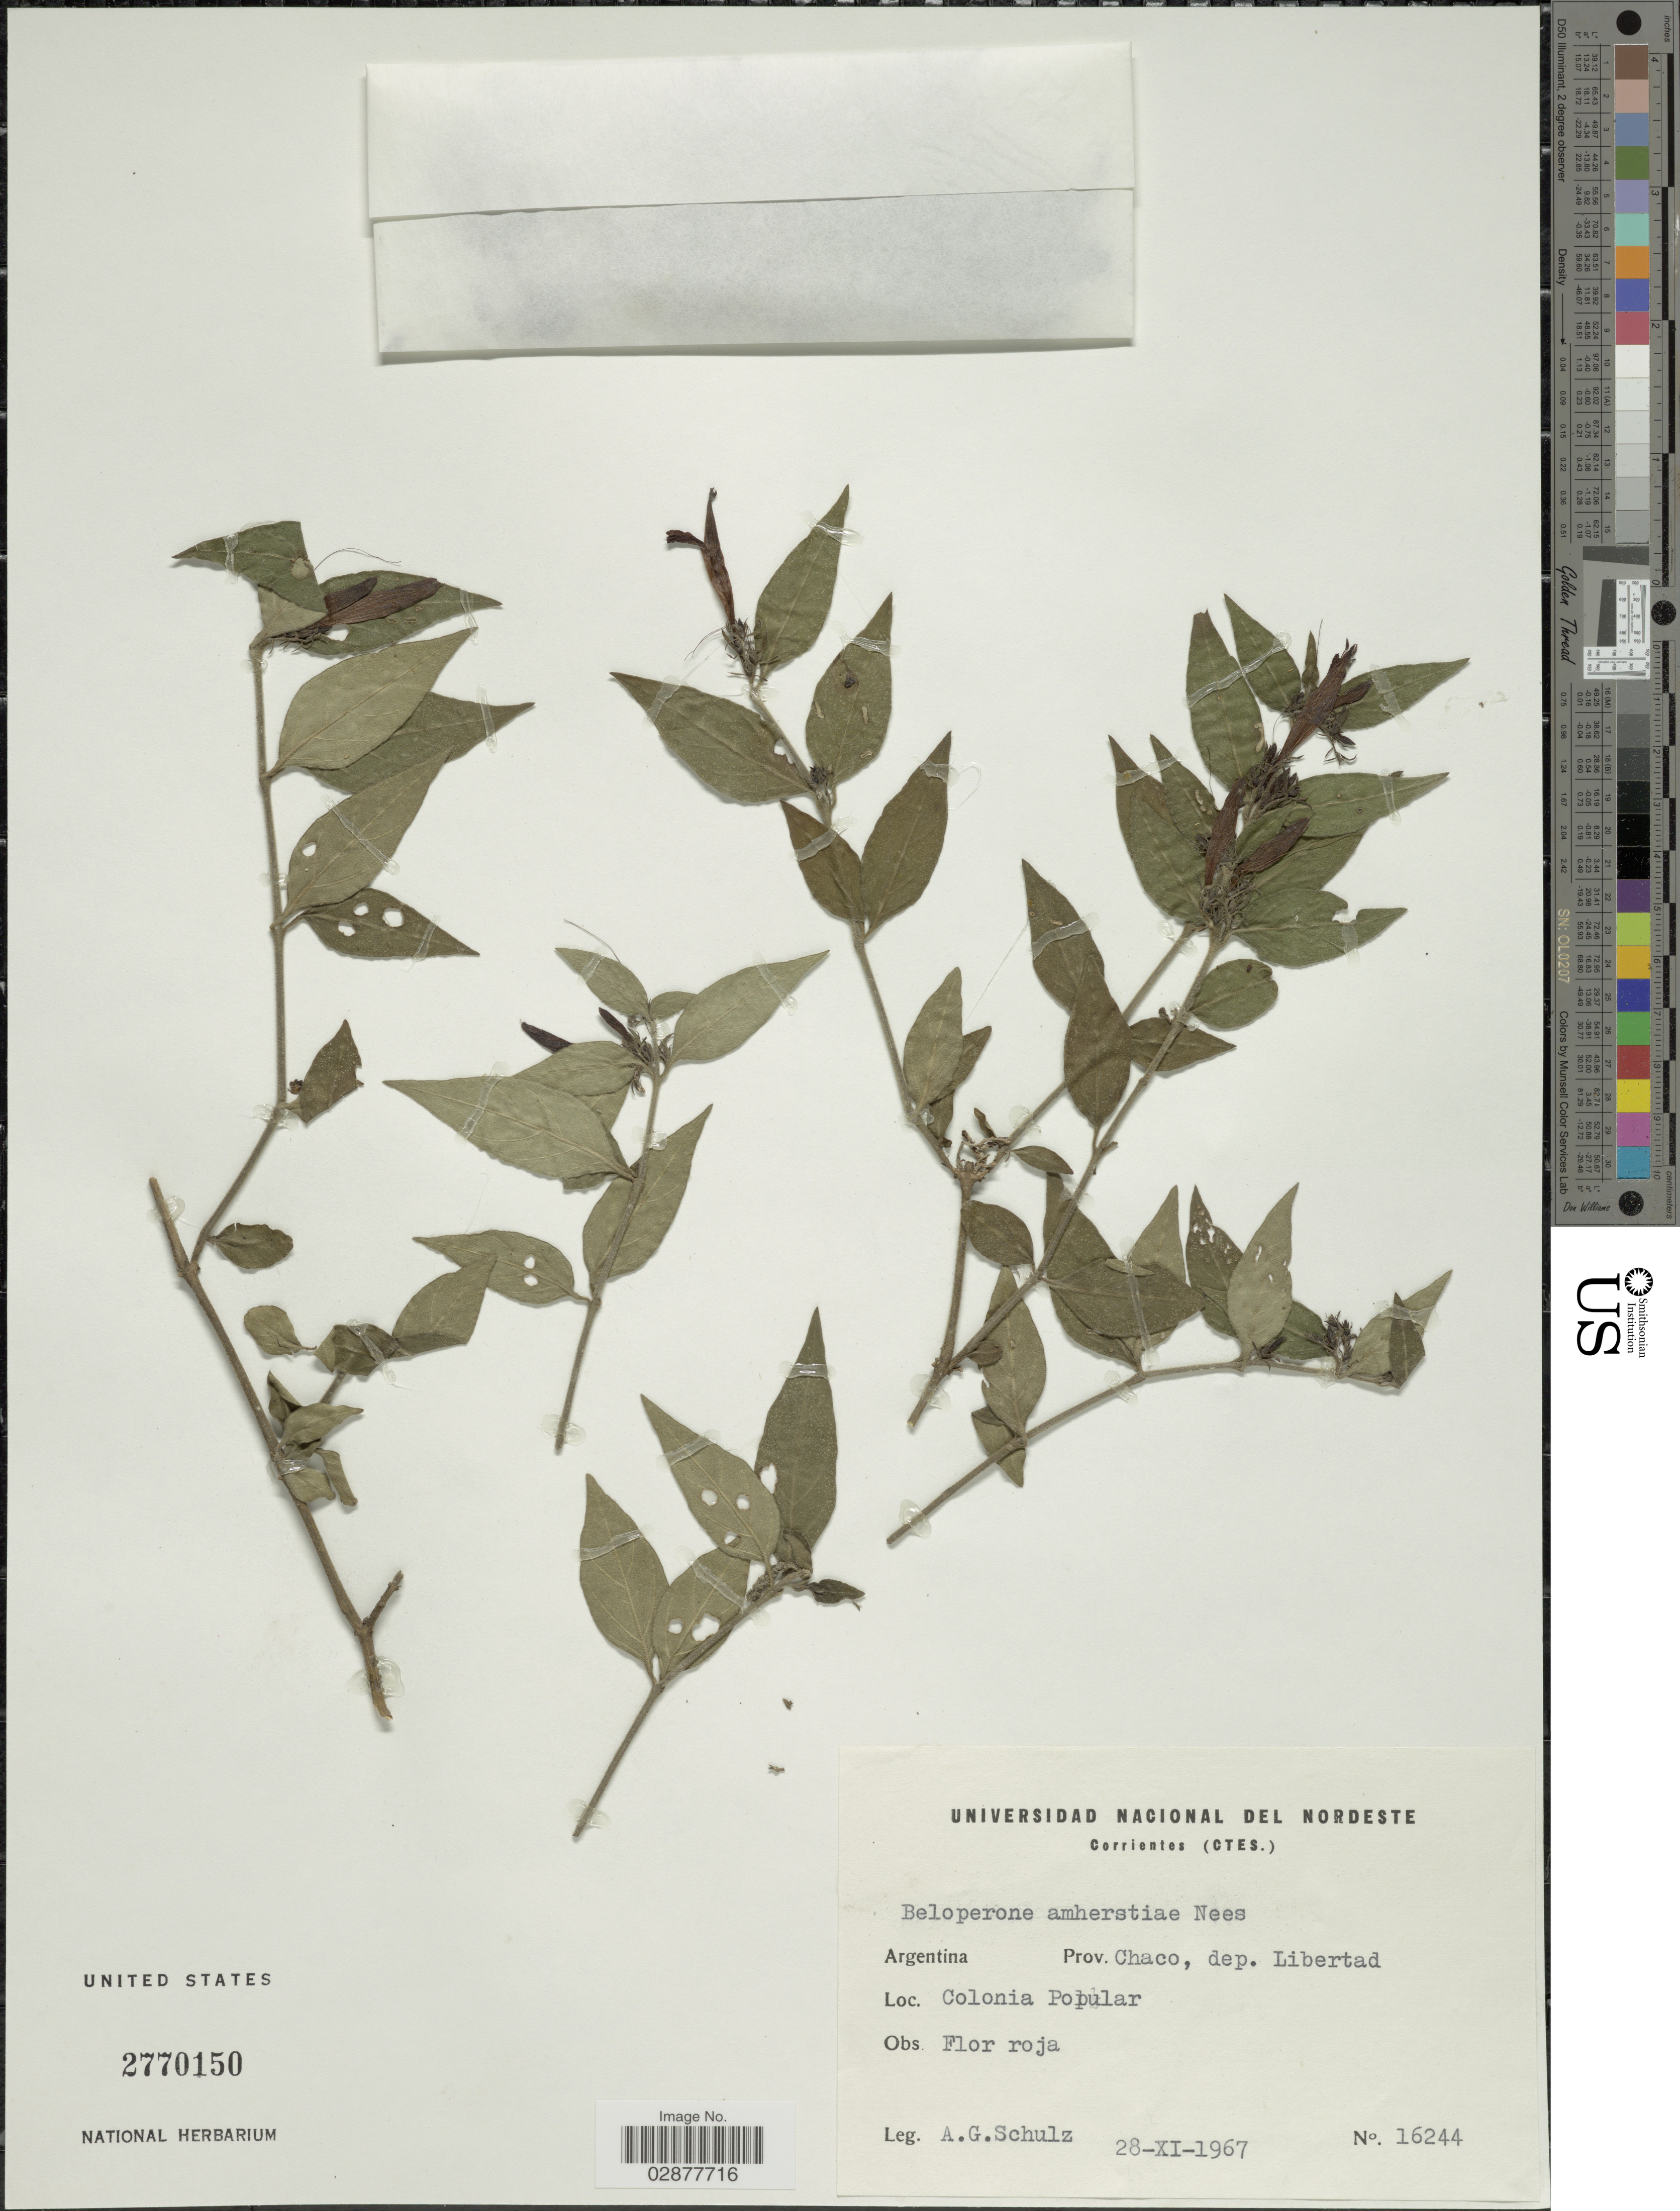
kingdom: Plantae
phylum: Tracheophyta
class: Magnoliopsida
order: Lamiales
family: Acanthaceae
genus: Justicia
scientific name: Justicia brasiliana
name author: Roth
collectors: A. G. Schulz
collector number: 16244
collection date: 1967-11-28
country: Argentina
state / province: Chaco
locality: Prov. Chaco, dep. Libertad, Colonia Popular.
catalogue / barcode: US 2770150